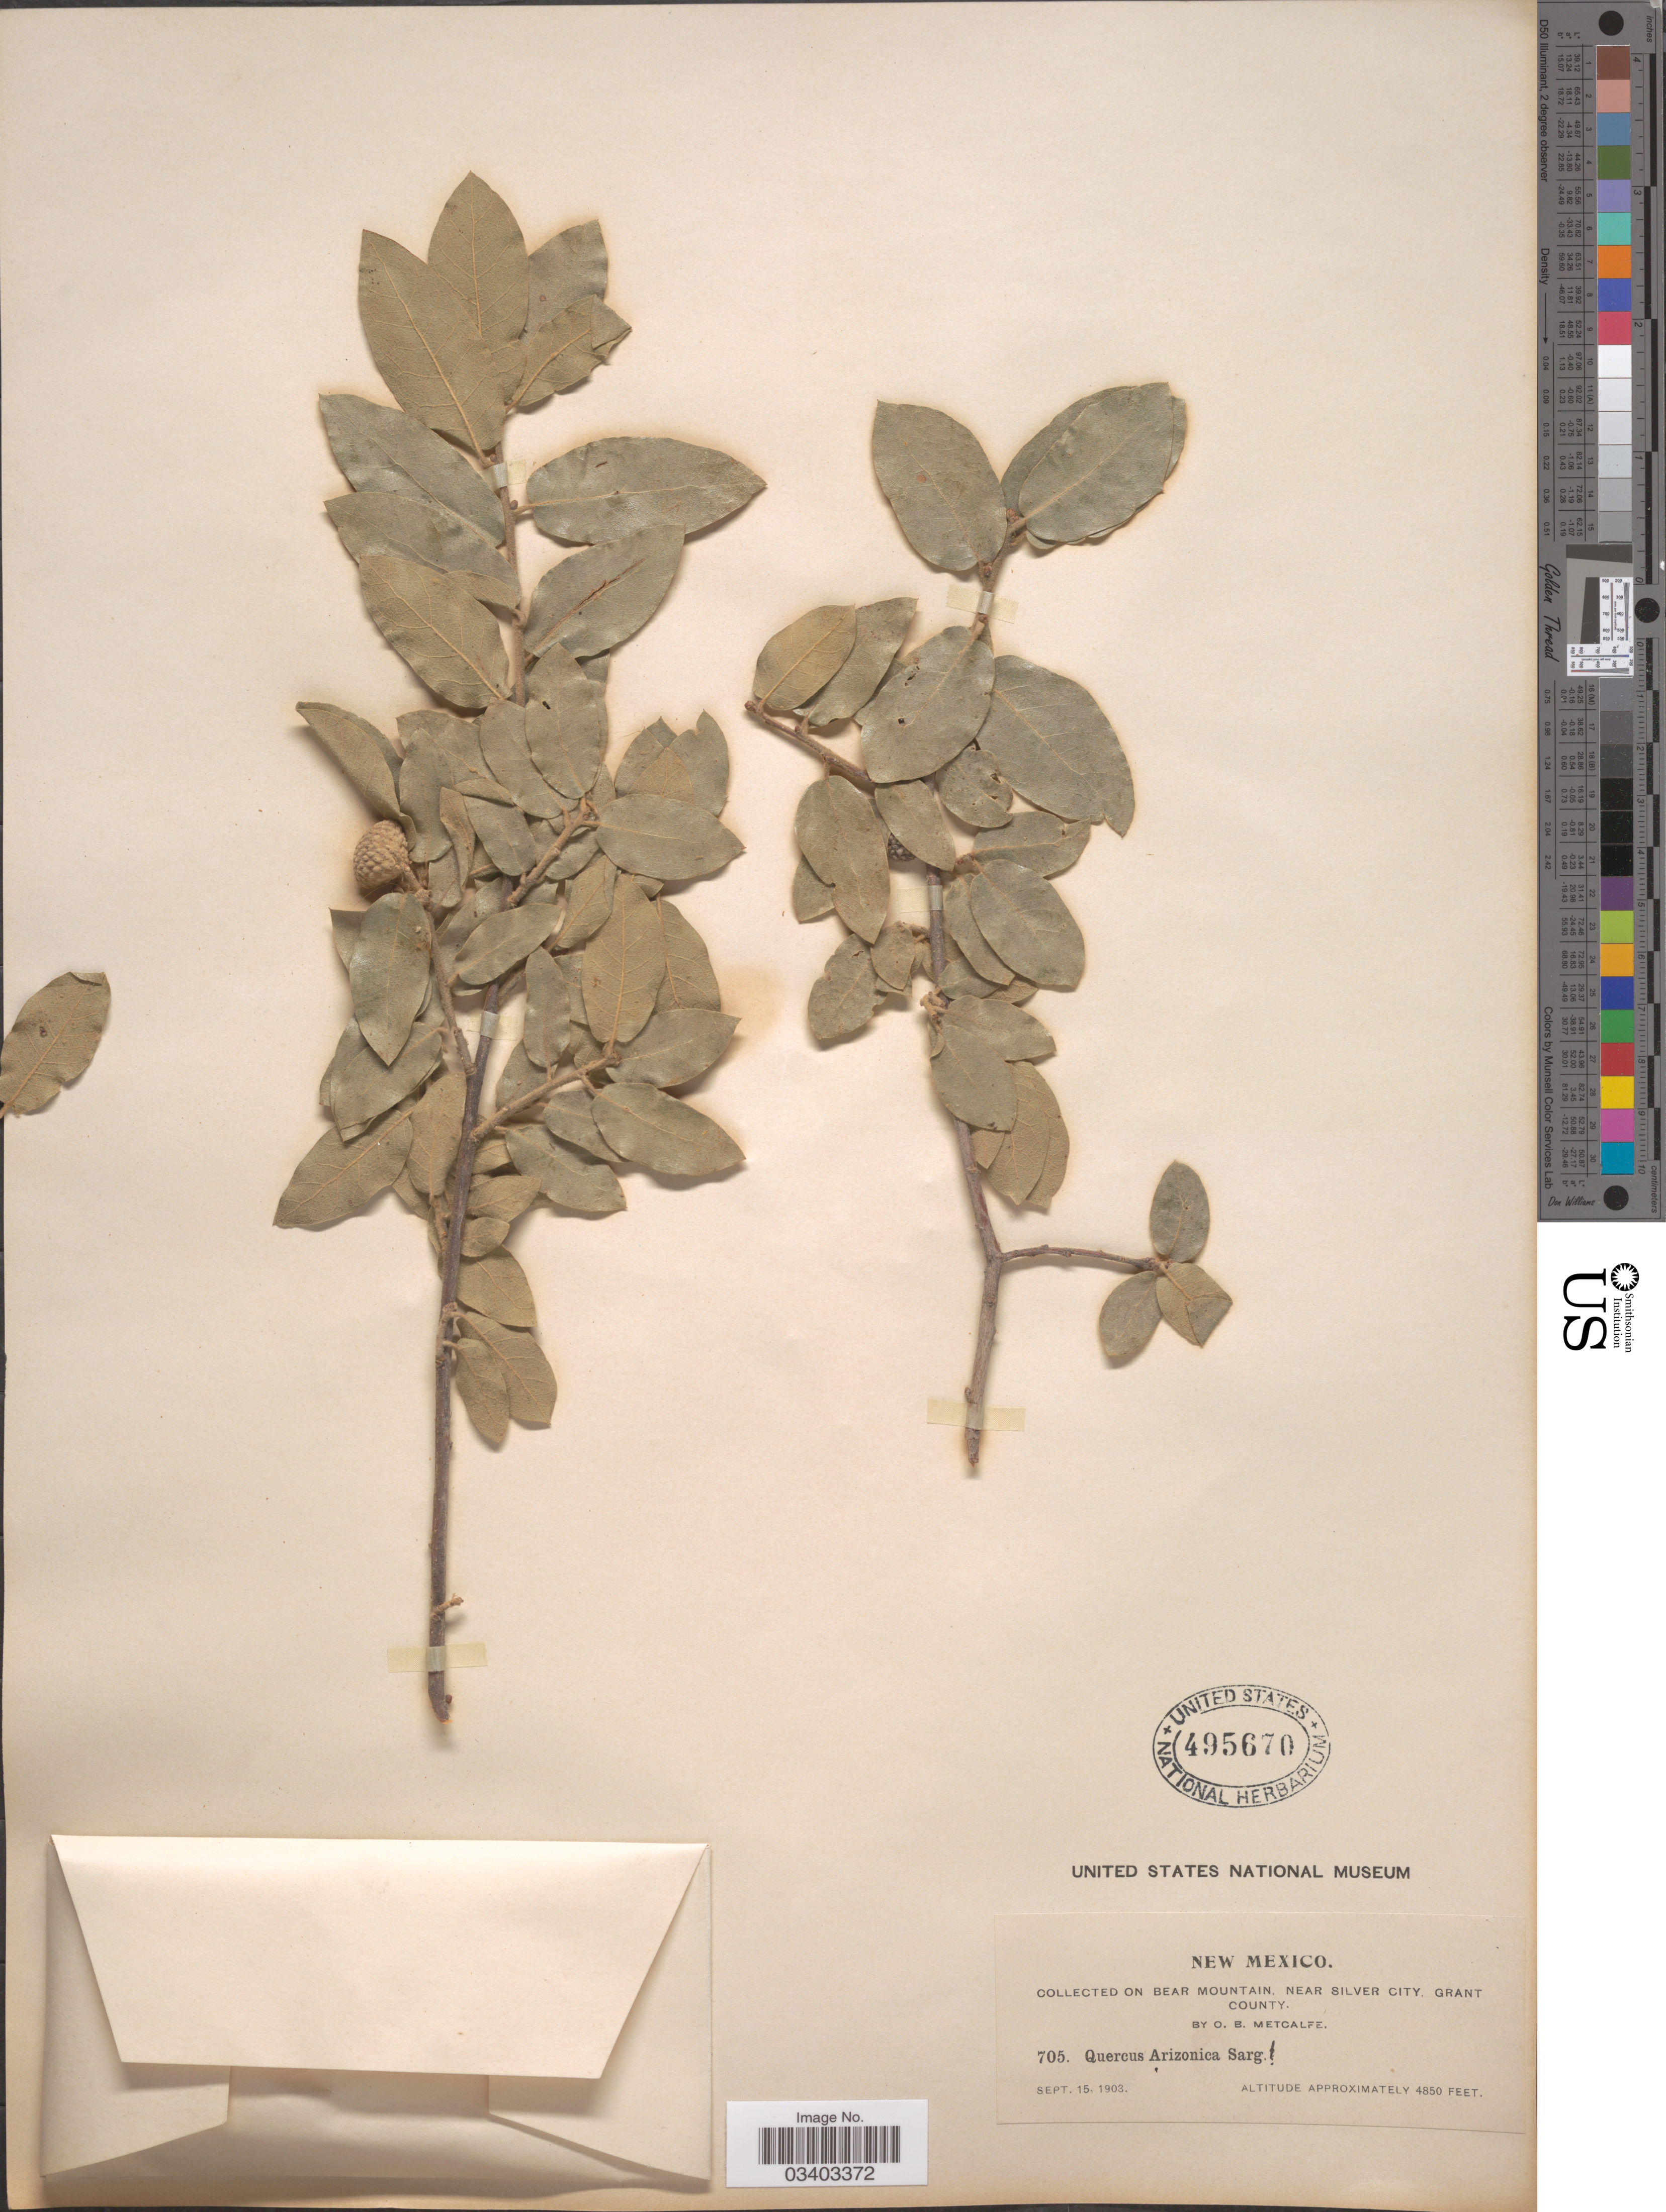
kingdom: Plantae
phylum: Tracheophyta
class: Magnoliopsida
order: Fagales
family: Fagaceae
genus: Quercus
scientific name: Quercus arizonica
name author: Sarg.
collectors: O. B. Metcalfe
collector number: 705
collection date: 1903-09-15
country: United States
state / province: New Mexico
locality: On Bear Mountain, near Silver City, Grant County.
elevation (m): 1478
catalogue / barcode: US 495670